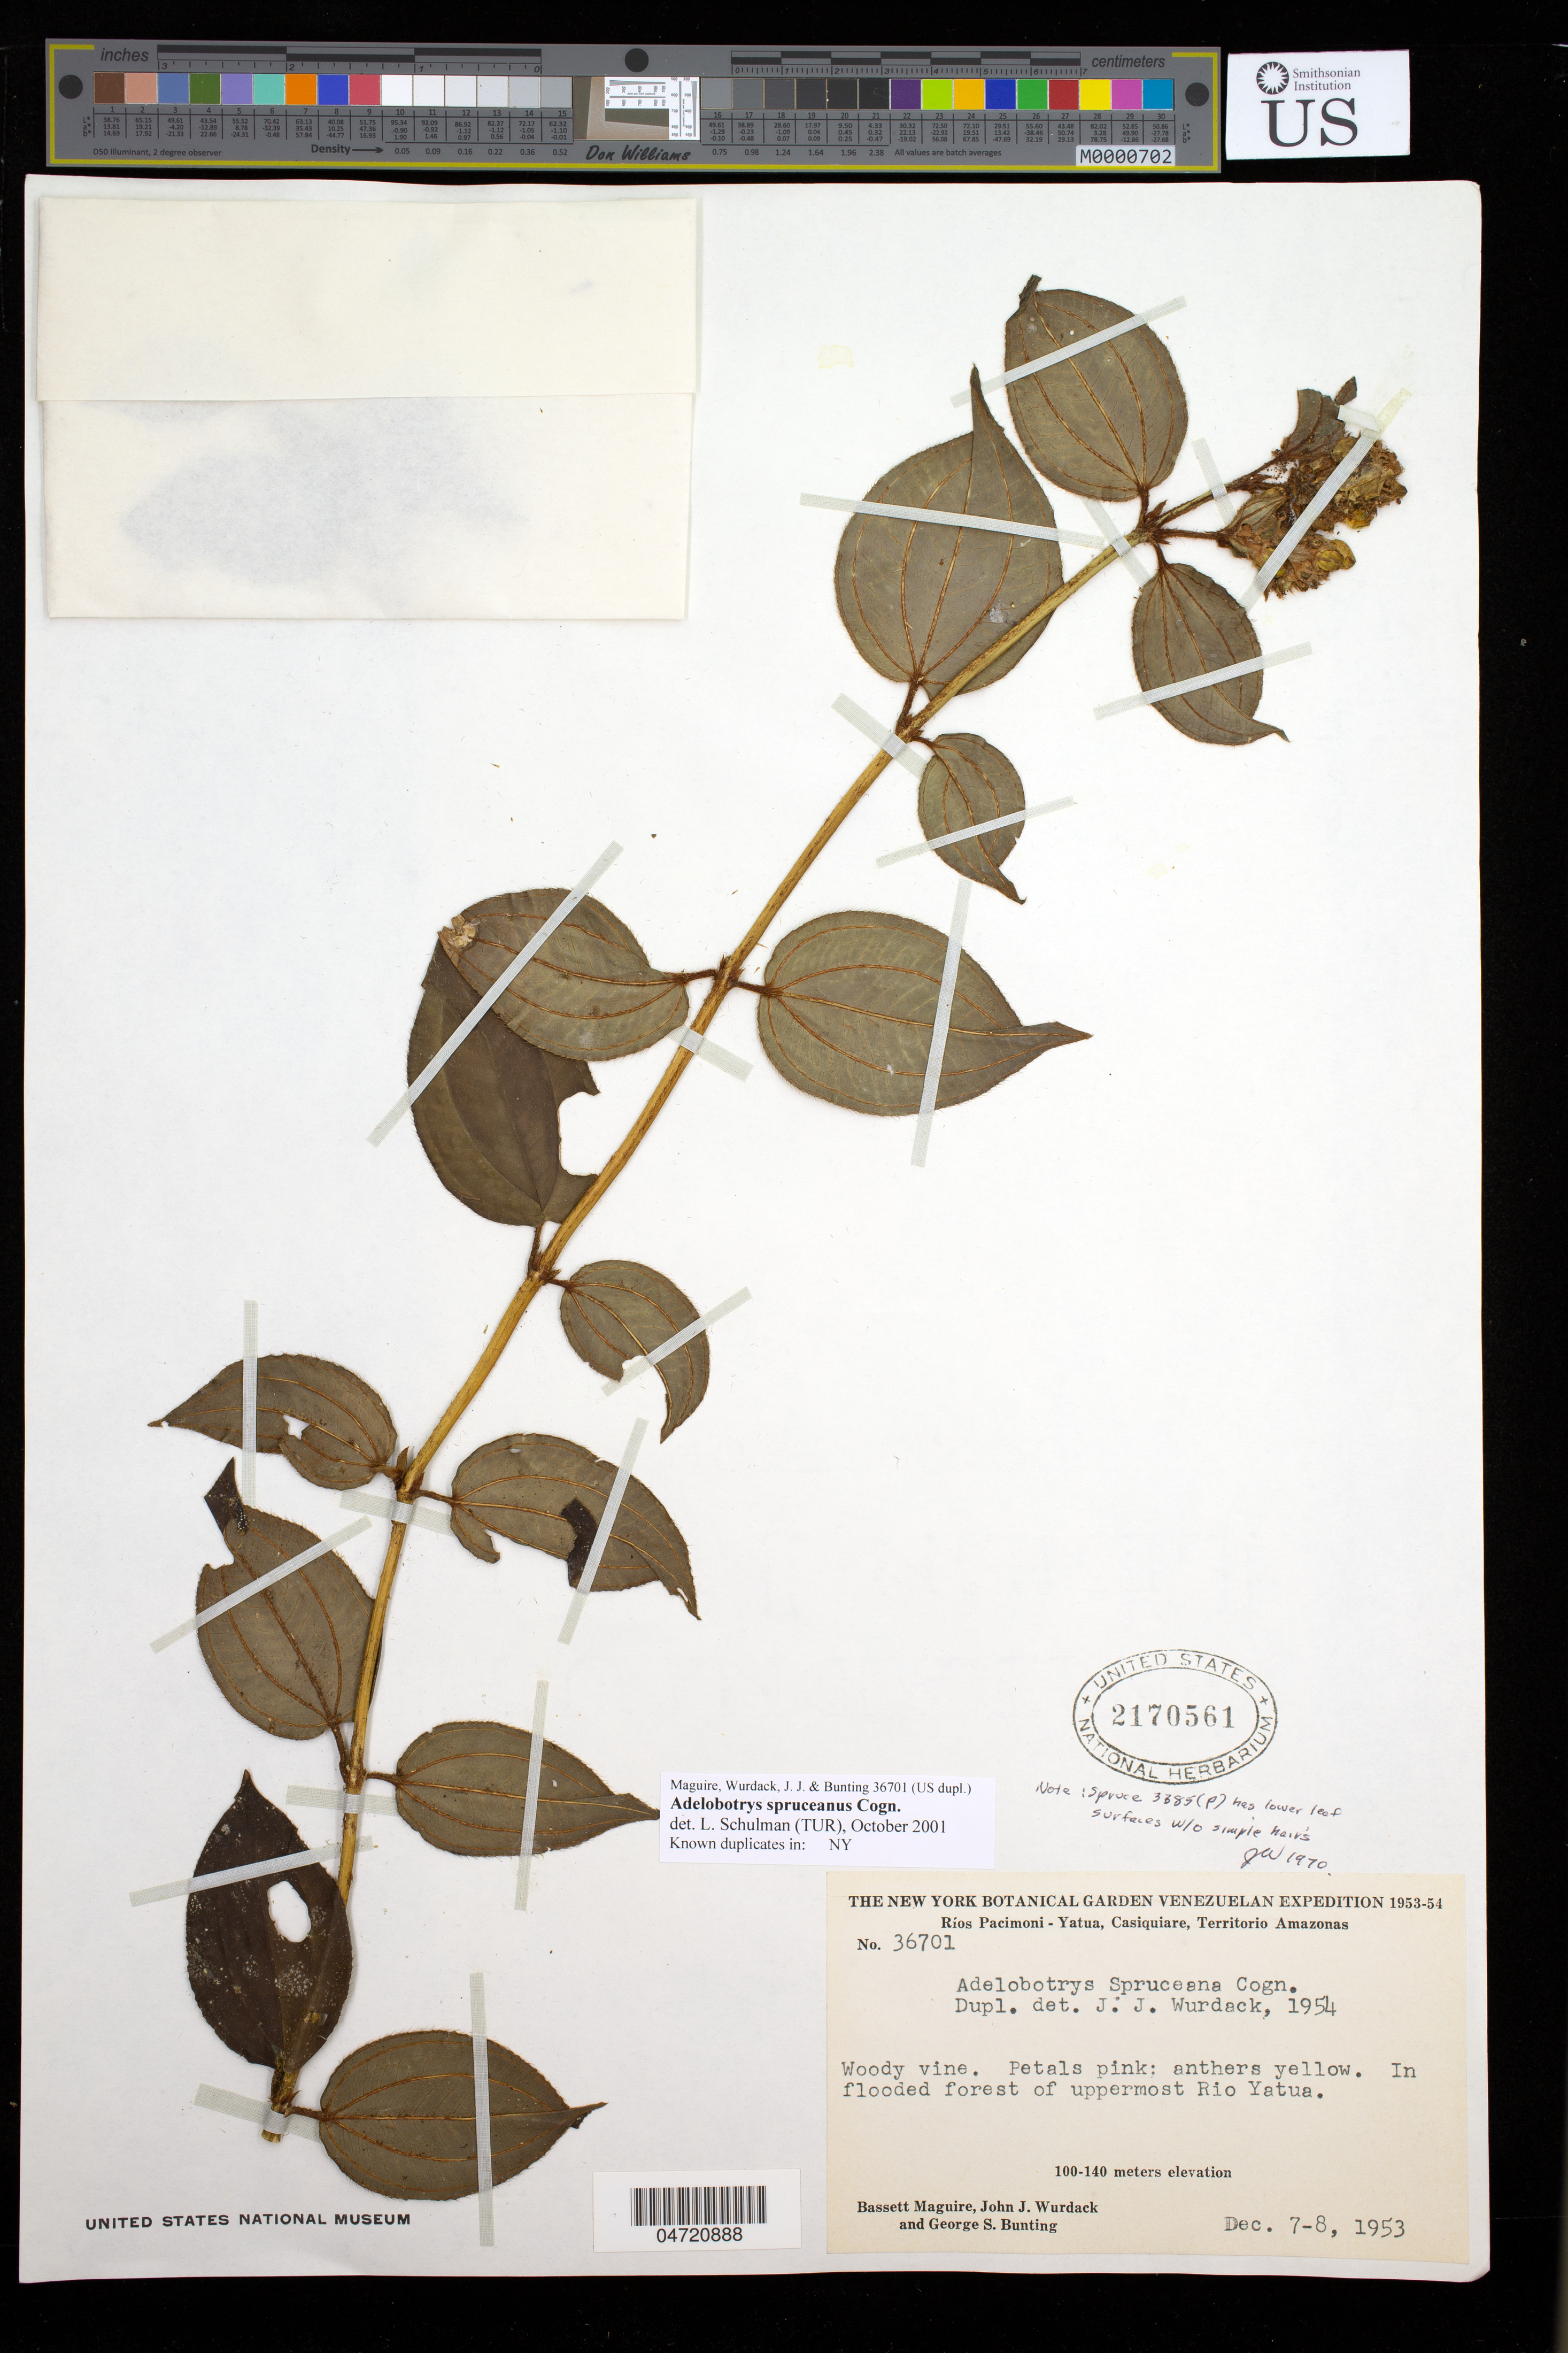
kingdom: Plantae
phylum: Tracheophyta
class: Magnoliopsida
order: Myrtales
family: Melastomataceae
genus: Adelobotrys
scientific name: Adelobotrys spruceana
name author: Cogn.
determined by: Schulman, Leif, (TUR), University of Turku (FINLAND)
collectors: B. Maguire, J. J. Wurdack & G. S. Bunting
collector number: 36701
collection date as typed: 07 Dec 1953 to 08 Dec 1953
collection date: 1953-12-07/1953-12-08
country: Venezuela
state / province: Amazonas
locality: Ríos Pacimoni-Yatua, Casiquiare, Territorio Amazonas. Occasional in flooded forest along uppermost Río Yatua.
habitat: In flooded forest of uppermost of the river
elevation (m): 100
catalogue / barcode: US 2170561